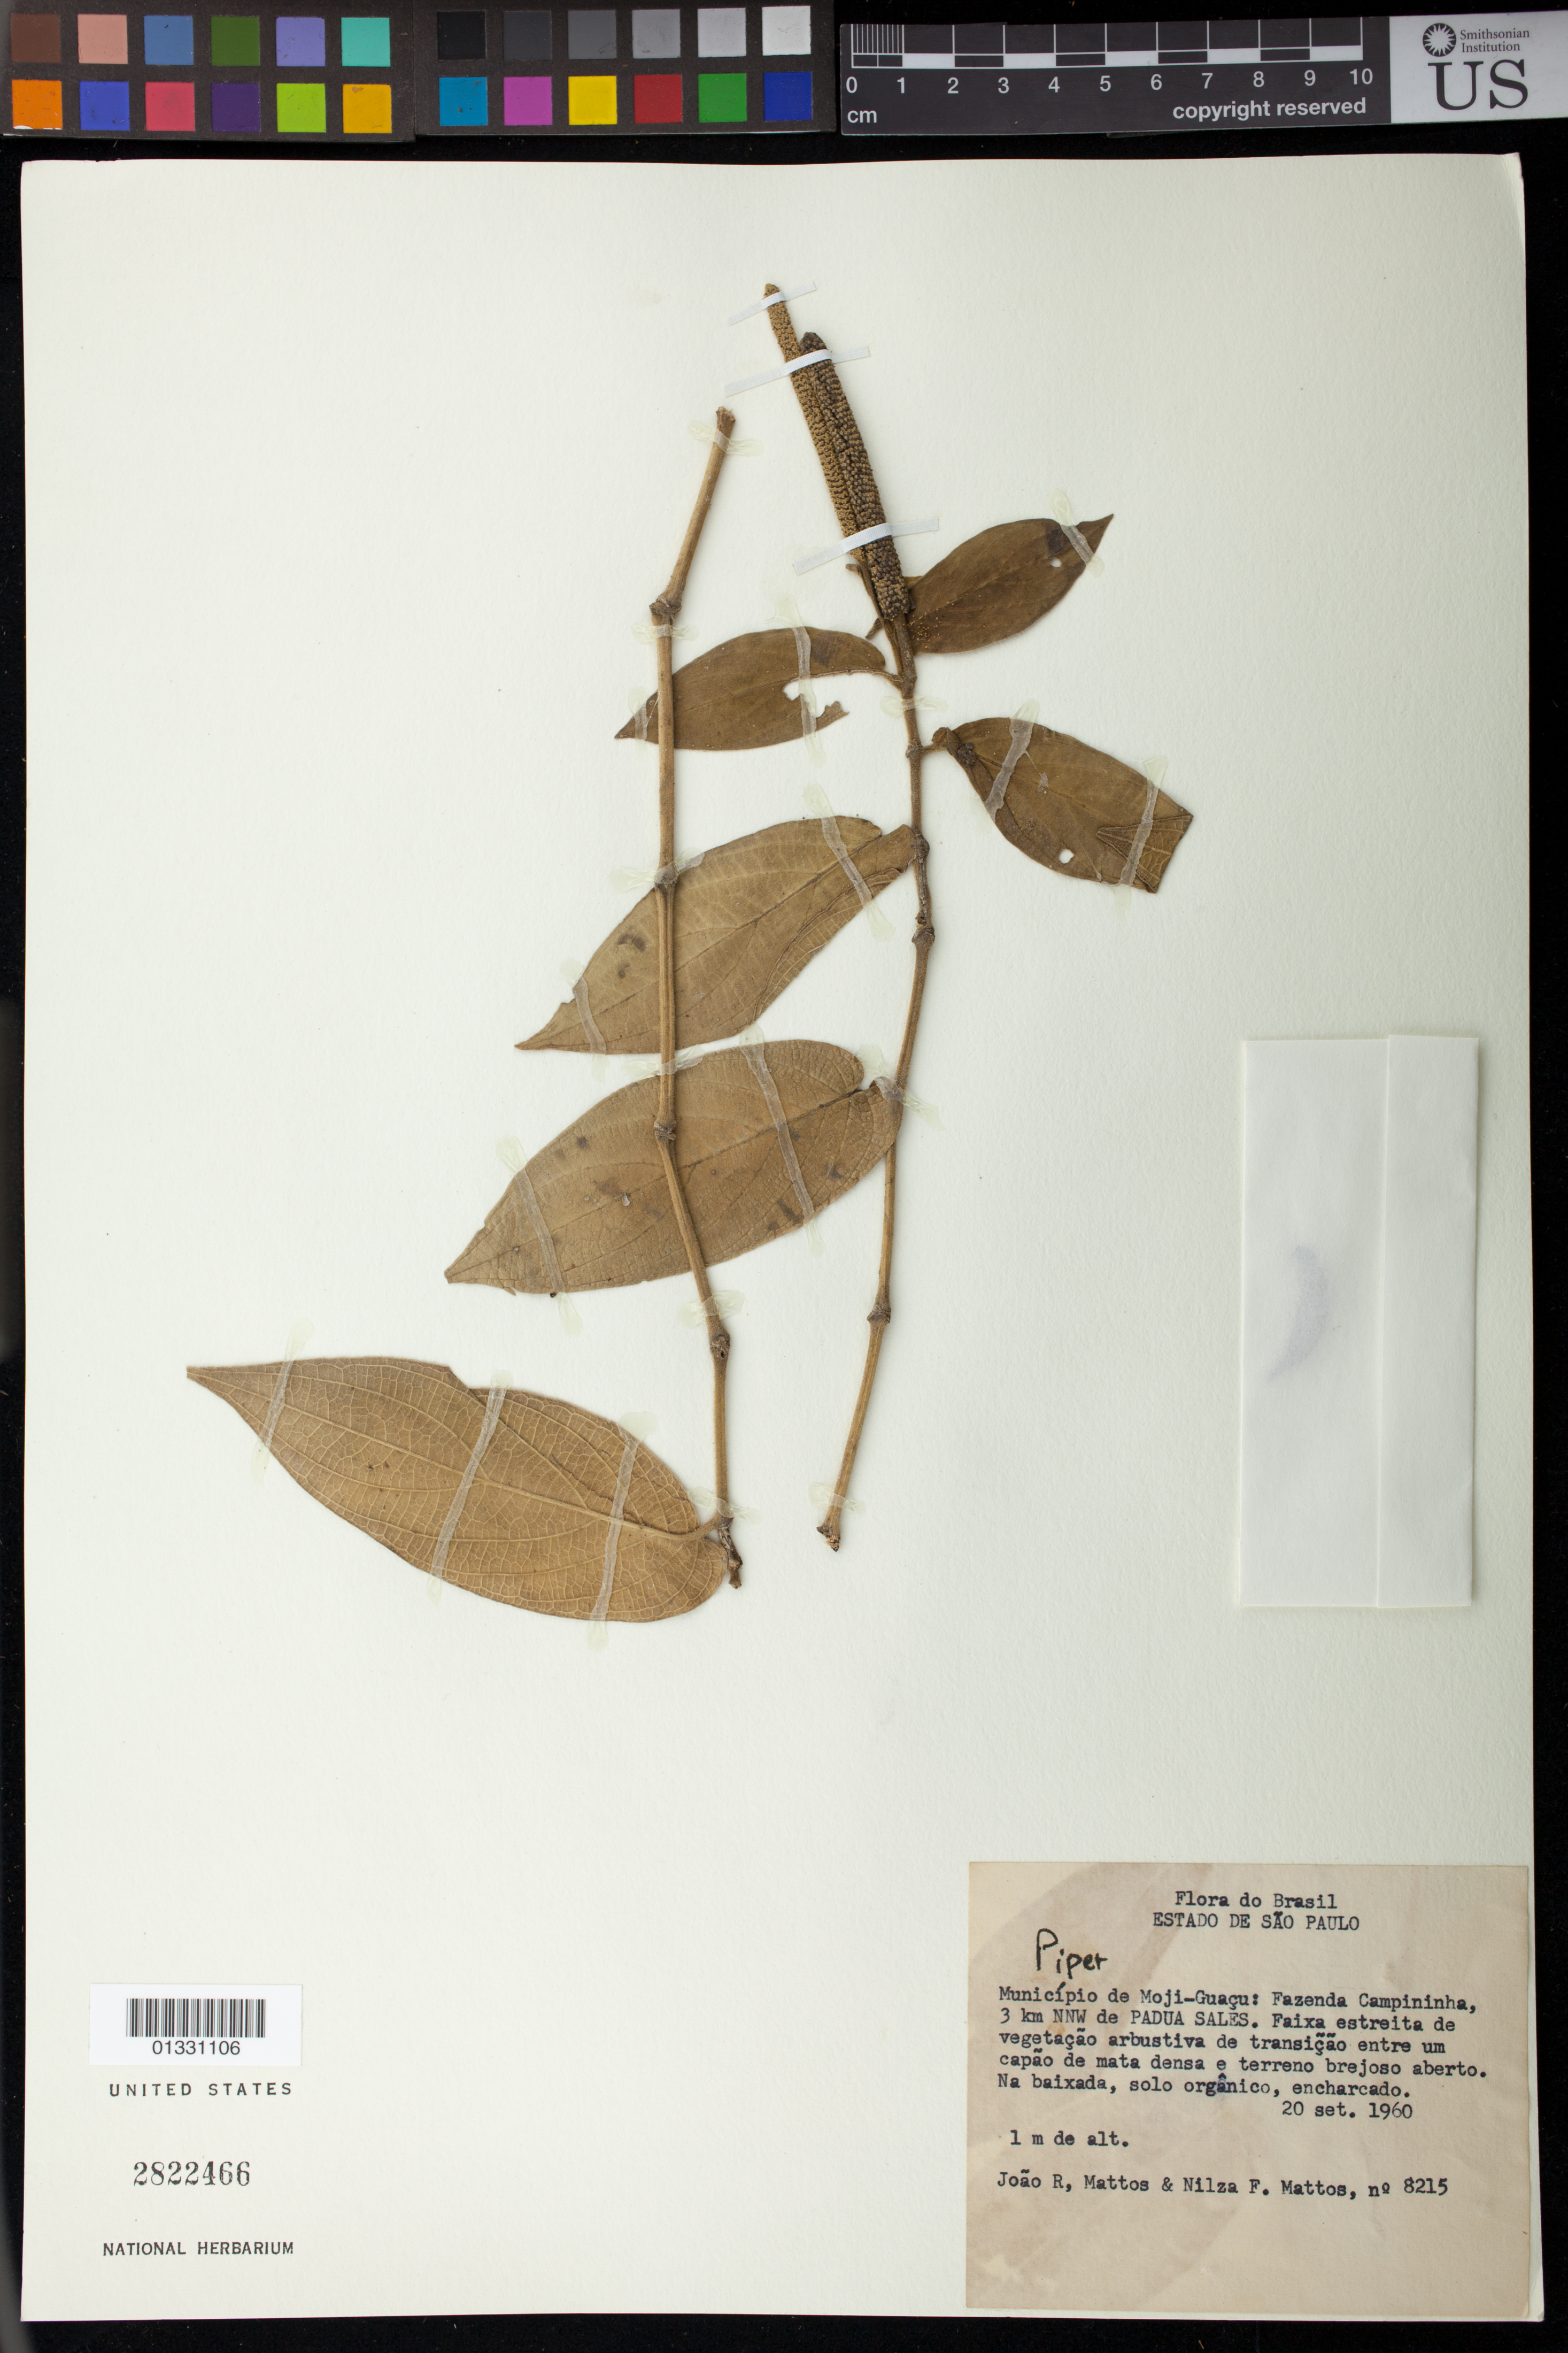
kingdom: Plantae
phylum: Tracheophyta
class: Magnoliopsida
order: Piperales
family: Piperaceae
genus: Piper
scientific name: Piper sp.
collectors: J. R. de Mattos & N. F. Mattos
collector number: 8215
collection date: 1960-09-20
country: Brazil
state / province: São Paulo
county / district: Mogi Guaçu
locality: Fazenda Campininha, 3 Km NNW de Padua Sales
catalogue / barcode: US 2822466